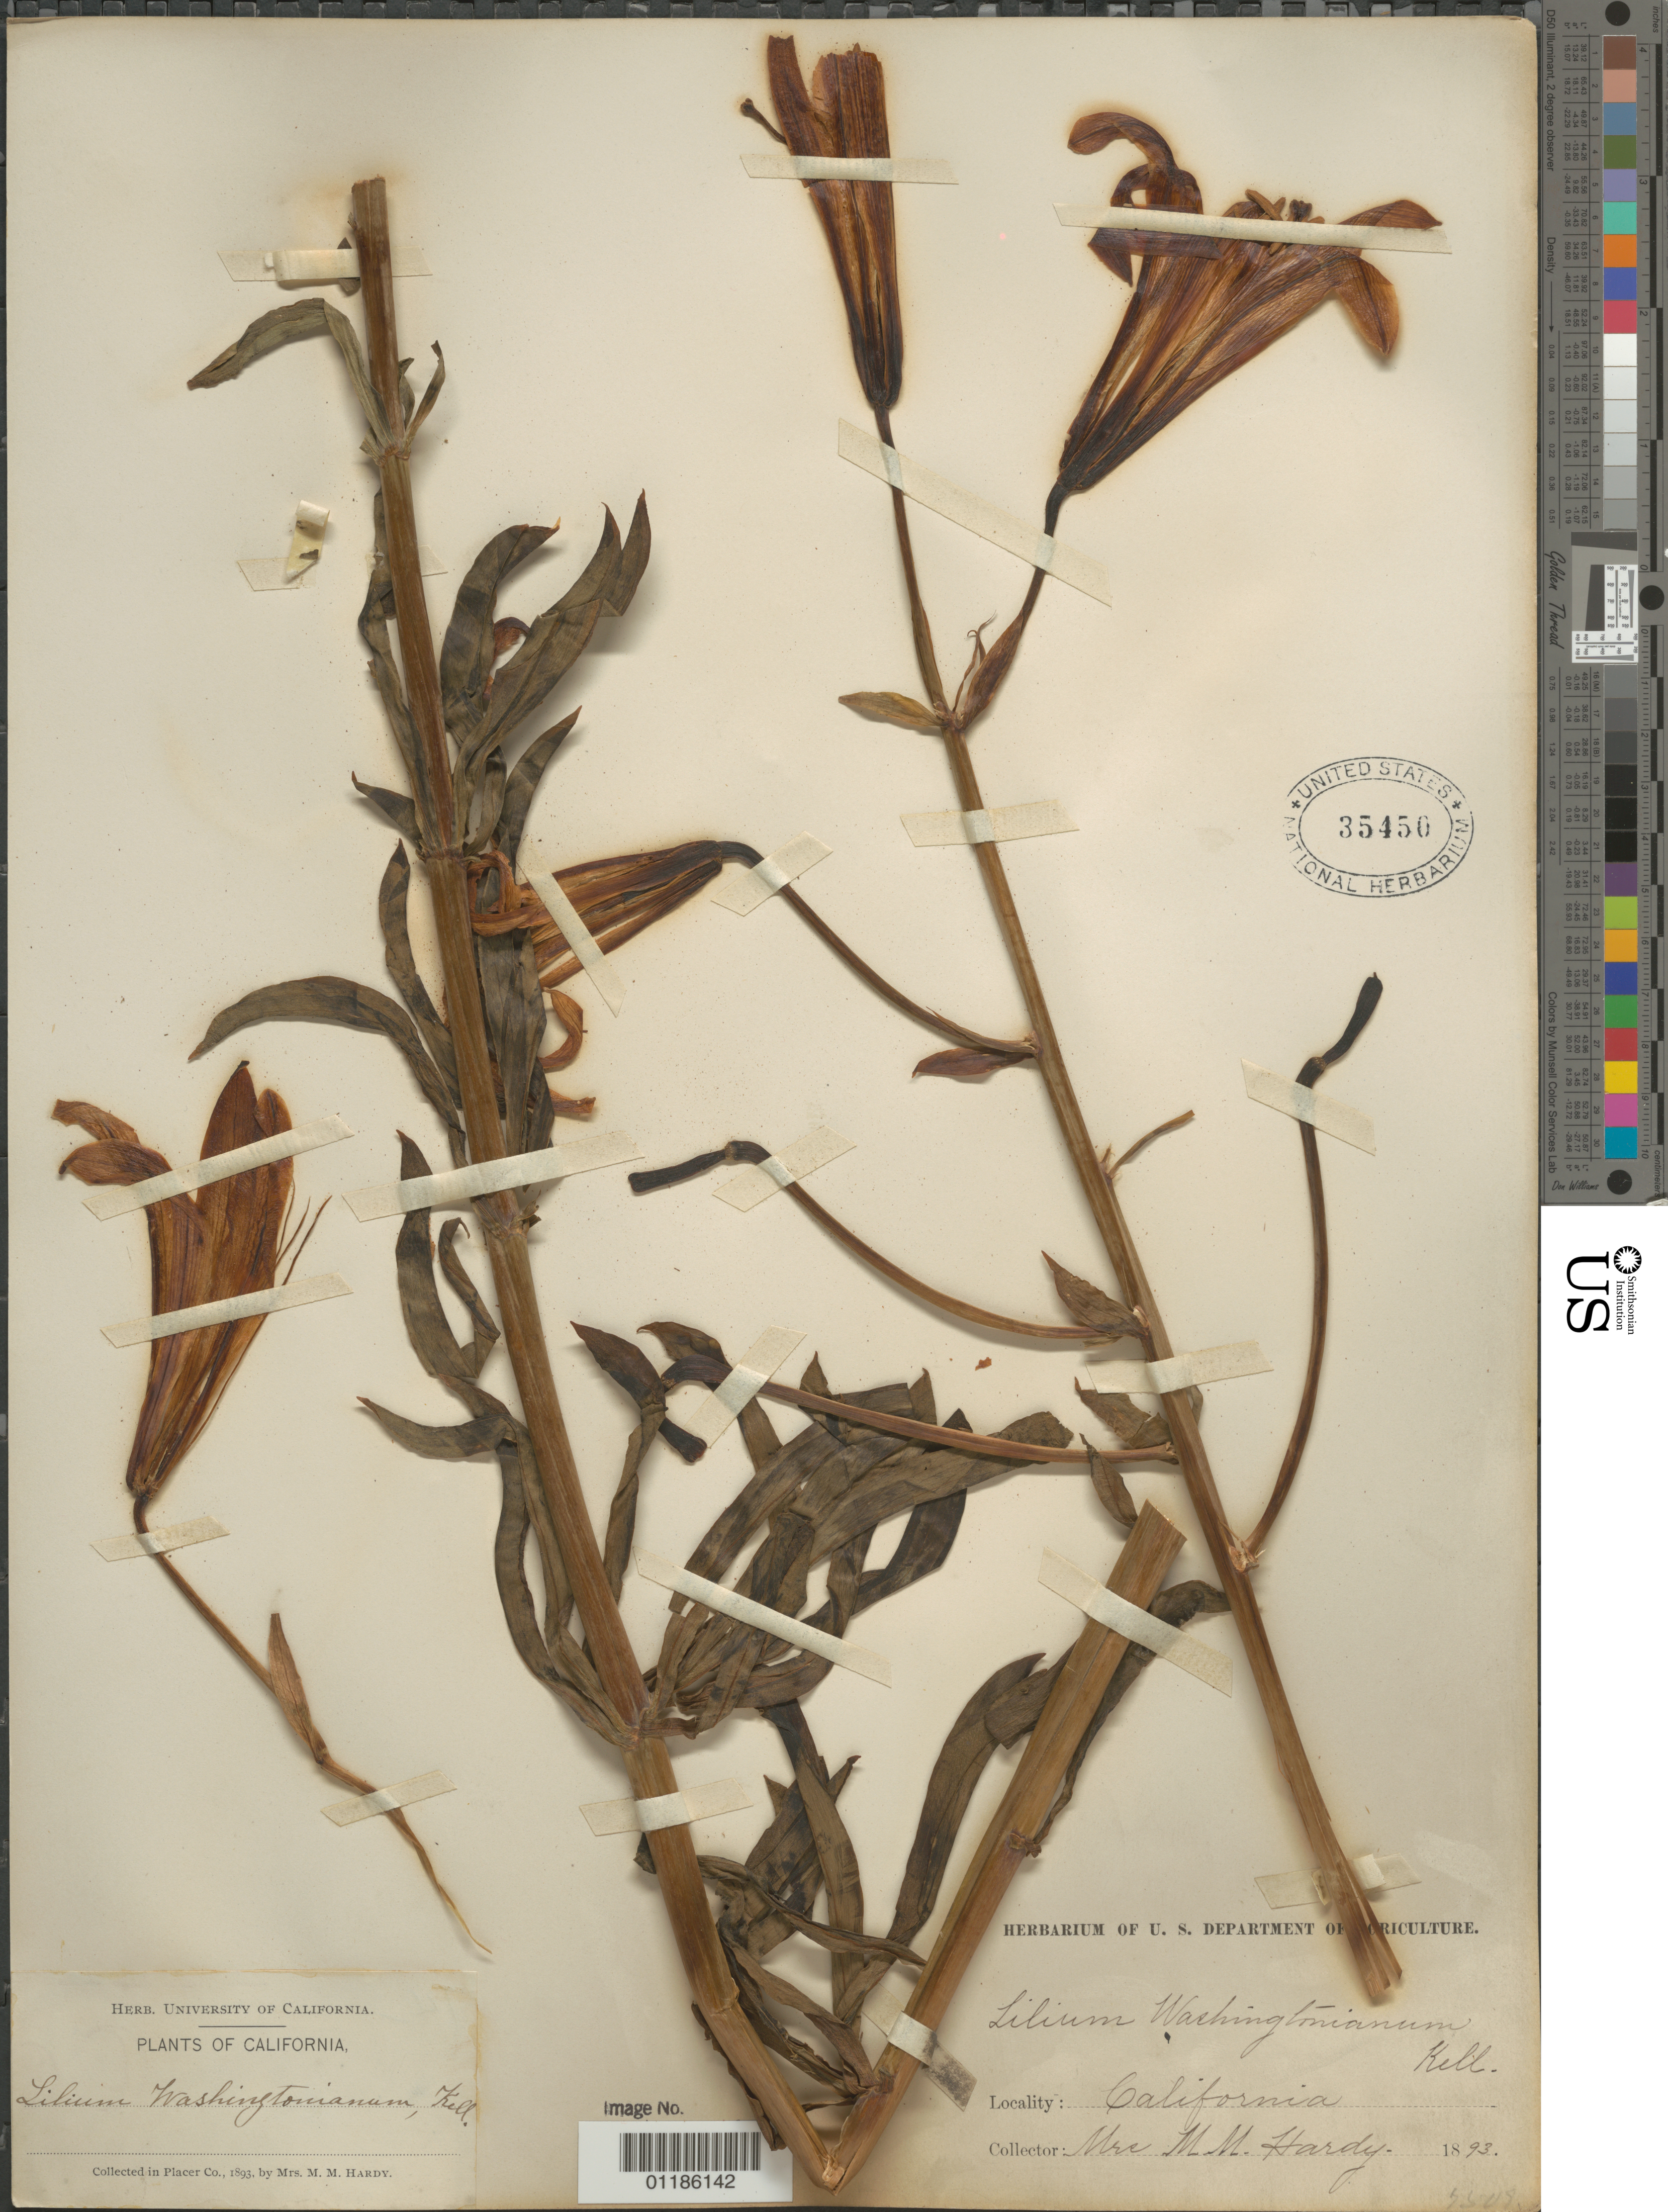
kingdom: Plantae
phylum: Tracheophyta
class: Liliopsida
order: Liliales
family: Liliaceae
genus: Lilium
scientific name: Lilium washingtonianum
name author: Kellogg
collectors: Mrs. M. M. Hardy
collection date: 1893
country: United States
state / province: California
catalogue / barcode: US 35450